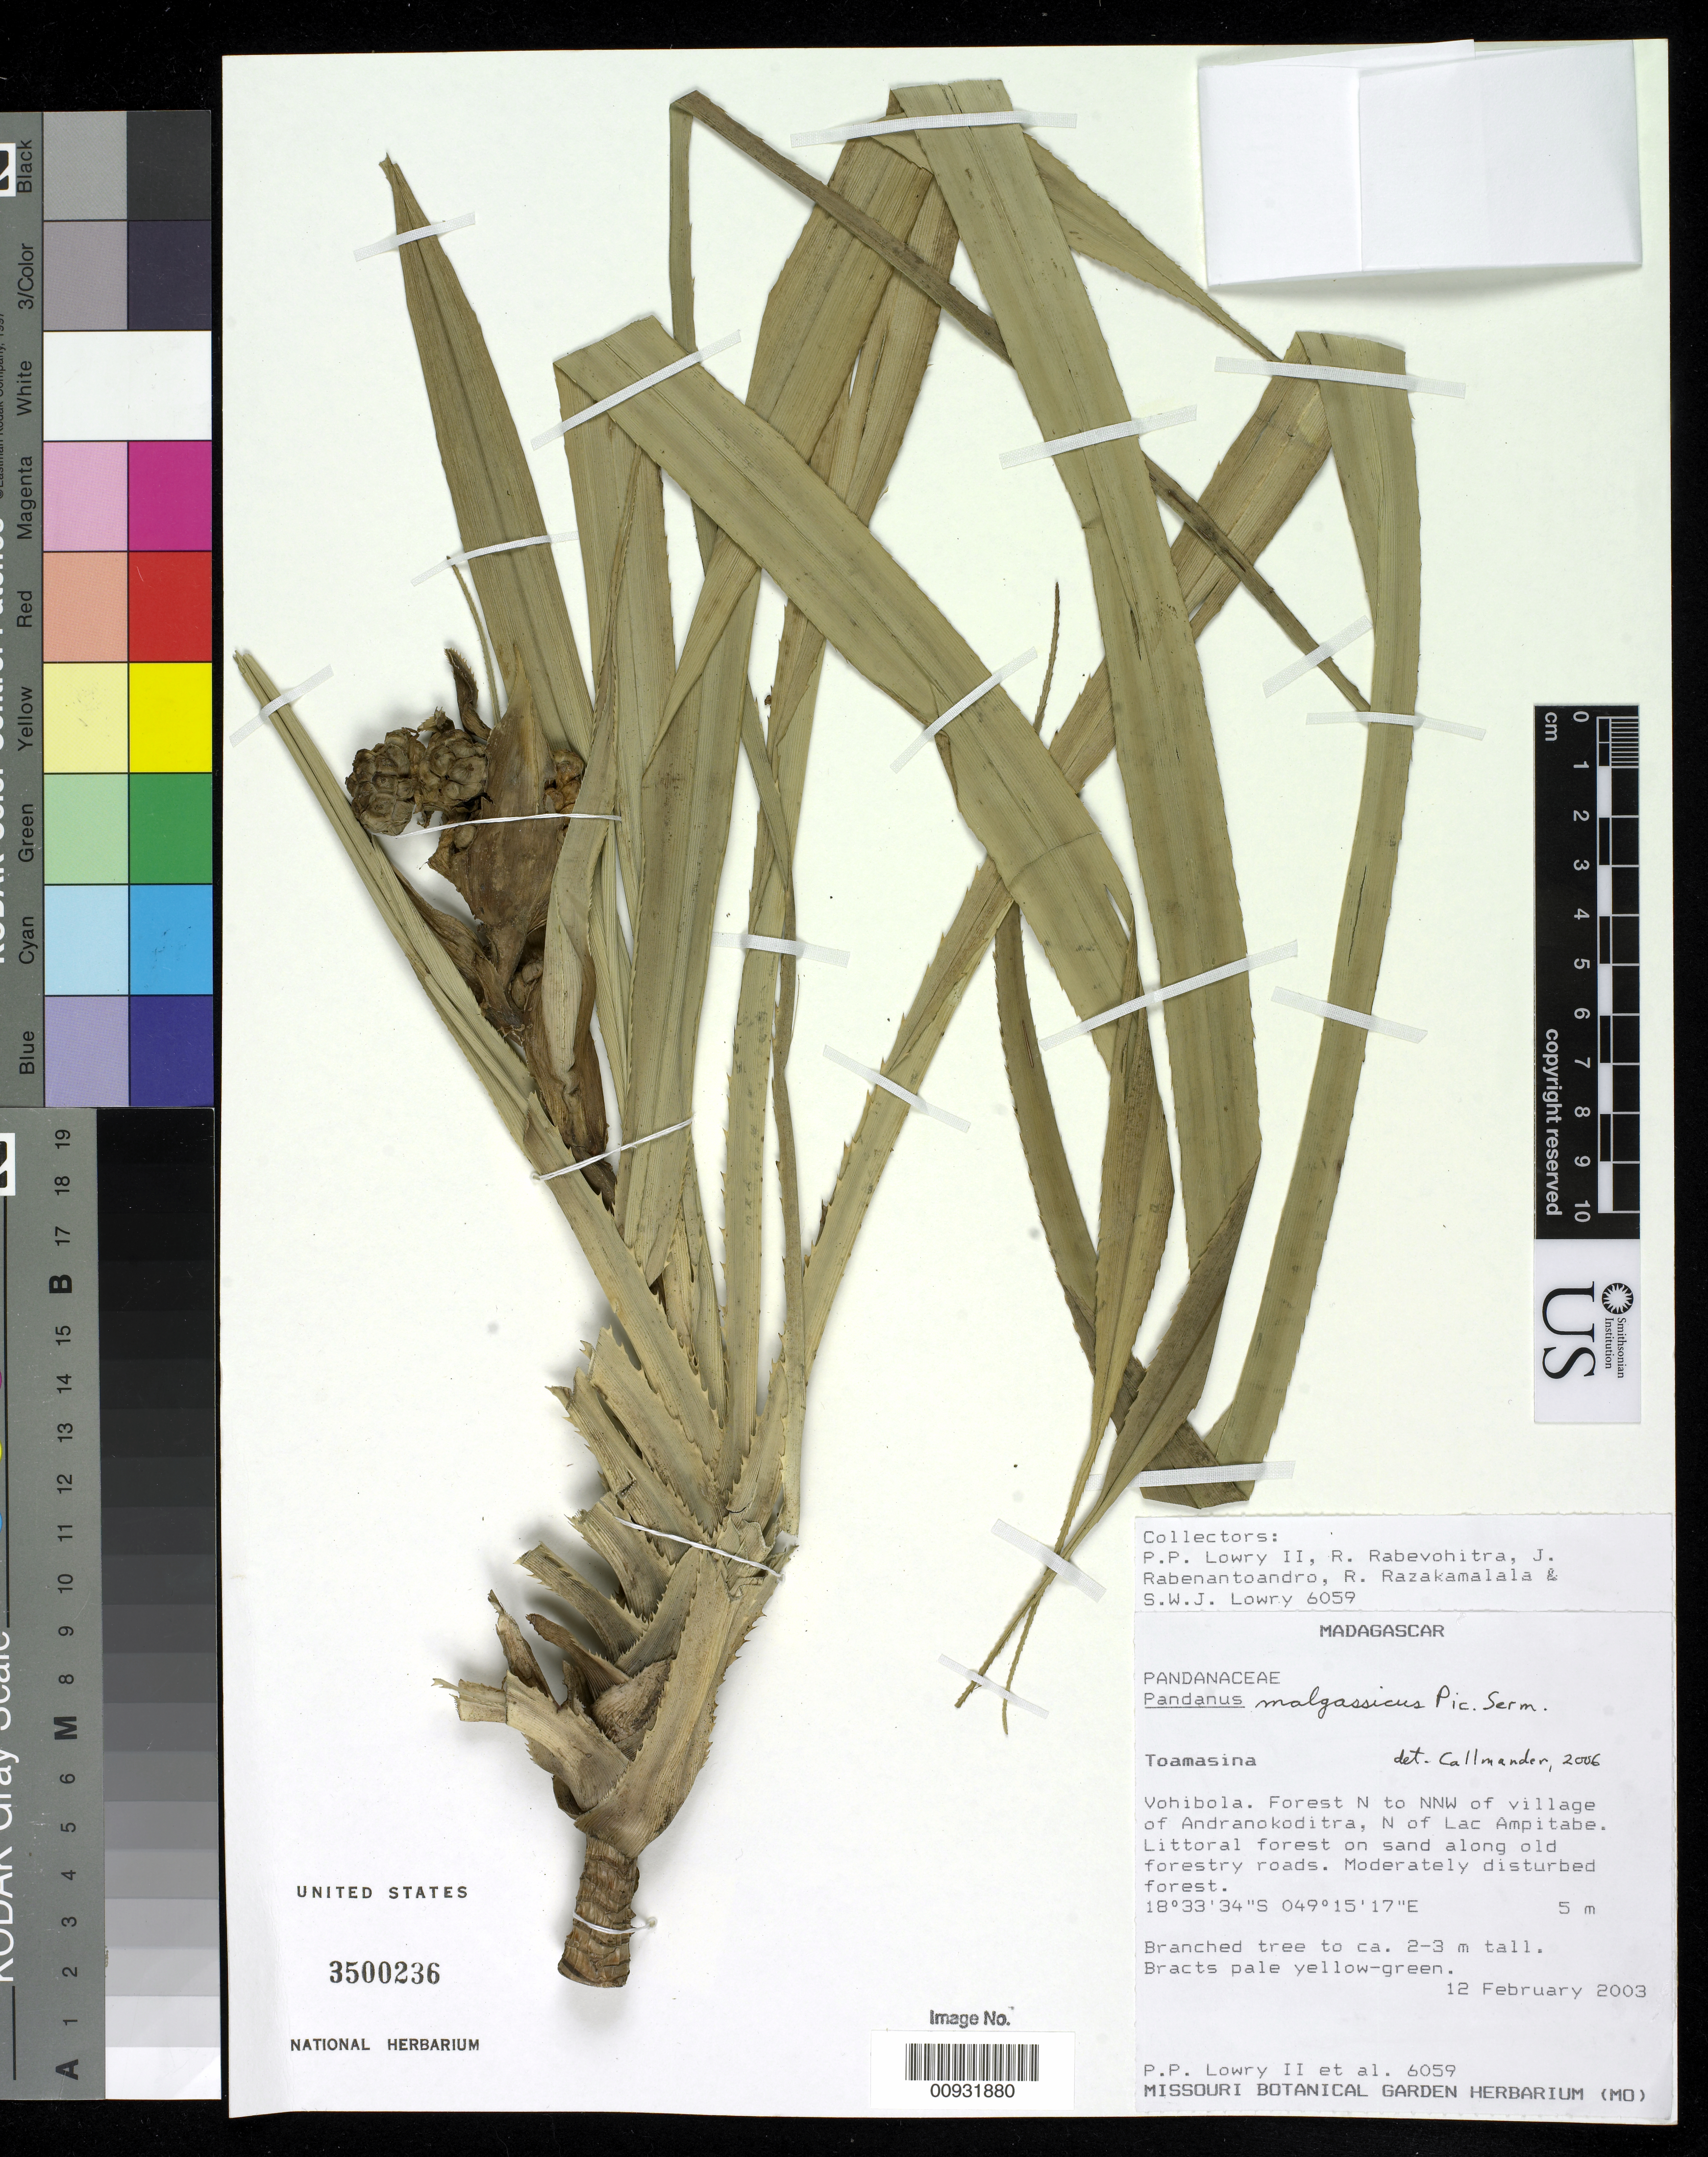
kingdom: Plantae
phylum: Tracheophyta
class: Liliopsida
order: Pandanales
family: Pandanaceae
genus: Pandanus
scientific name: Pandanus malgassicus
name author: Pic. Serm.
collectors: P. P. Lowry et al.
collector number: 6059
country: Madagascar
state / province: Atsinanana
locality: Vohibola, N to NNW of village of Andranokoditra, N of Lac Ampitabe.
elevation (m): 5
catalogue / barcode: US 3500236